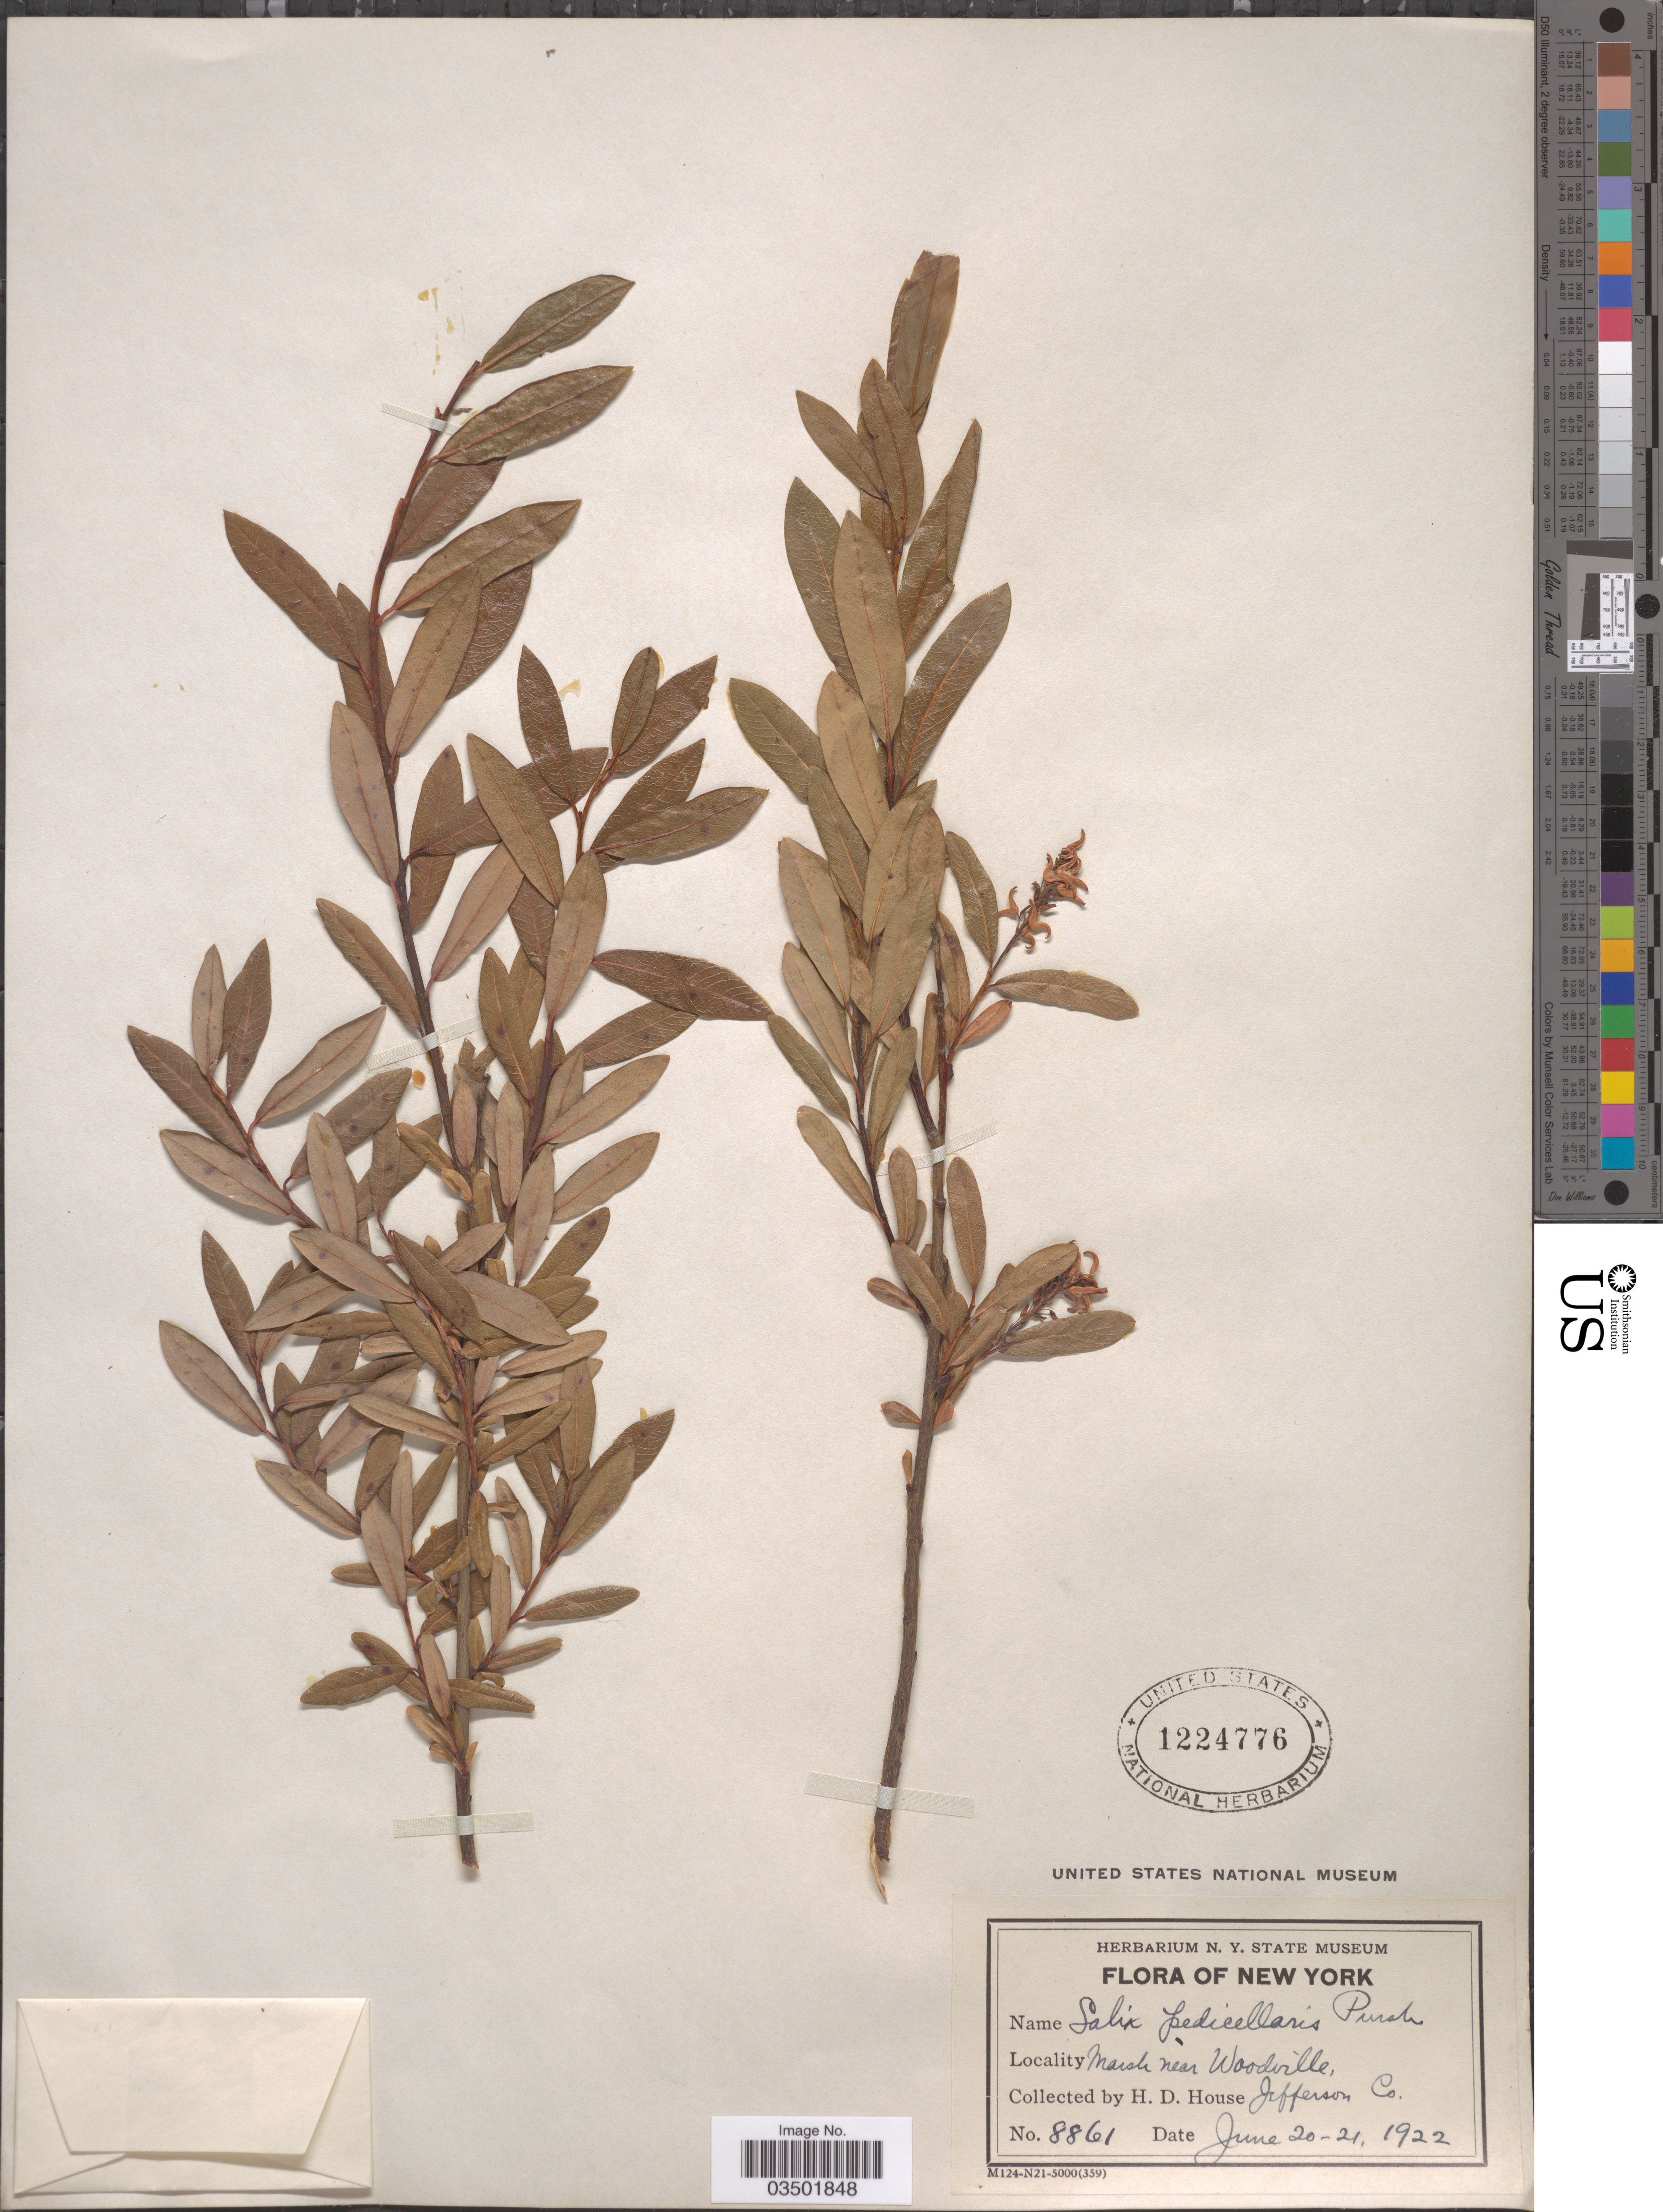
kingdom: Plantae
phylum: Tracheophyta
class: Magnoliopsida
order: Malpighiales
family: Salicaceae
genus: Salix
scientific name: Salix pedicellaris var. hypoglauca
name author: Fernald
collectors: H. D. House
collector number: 8861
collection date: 1922-06-20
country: United States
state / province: New York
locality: Marsh near Woodville. Jefferson Co.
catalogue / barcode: US 1224776